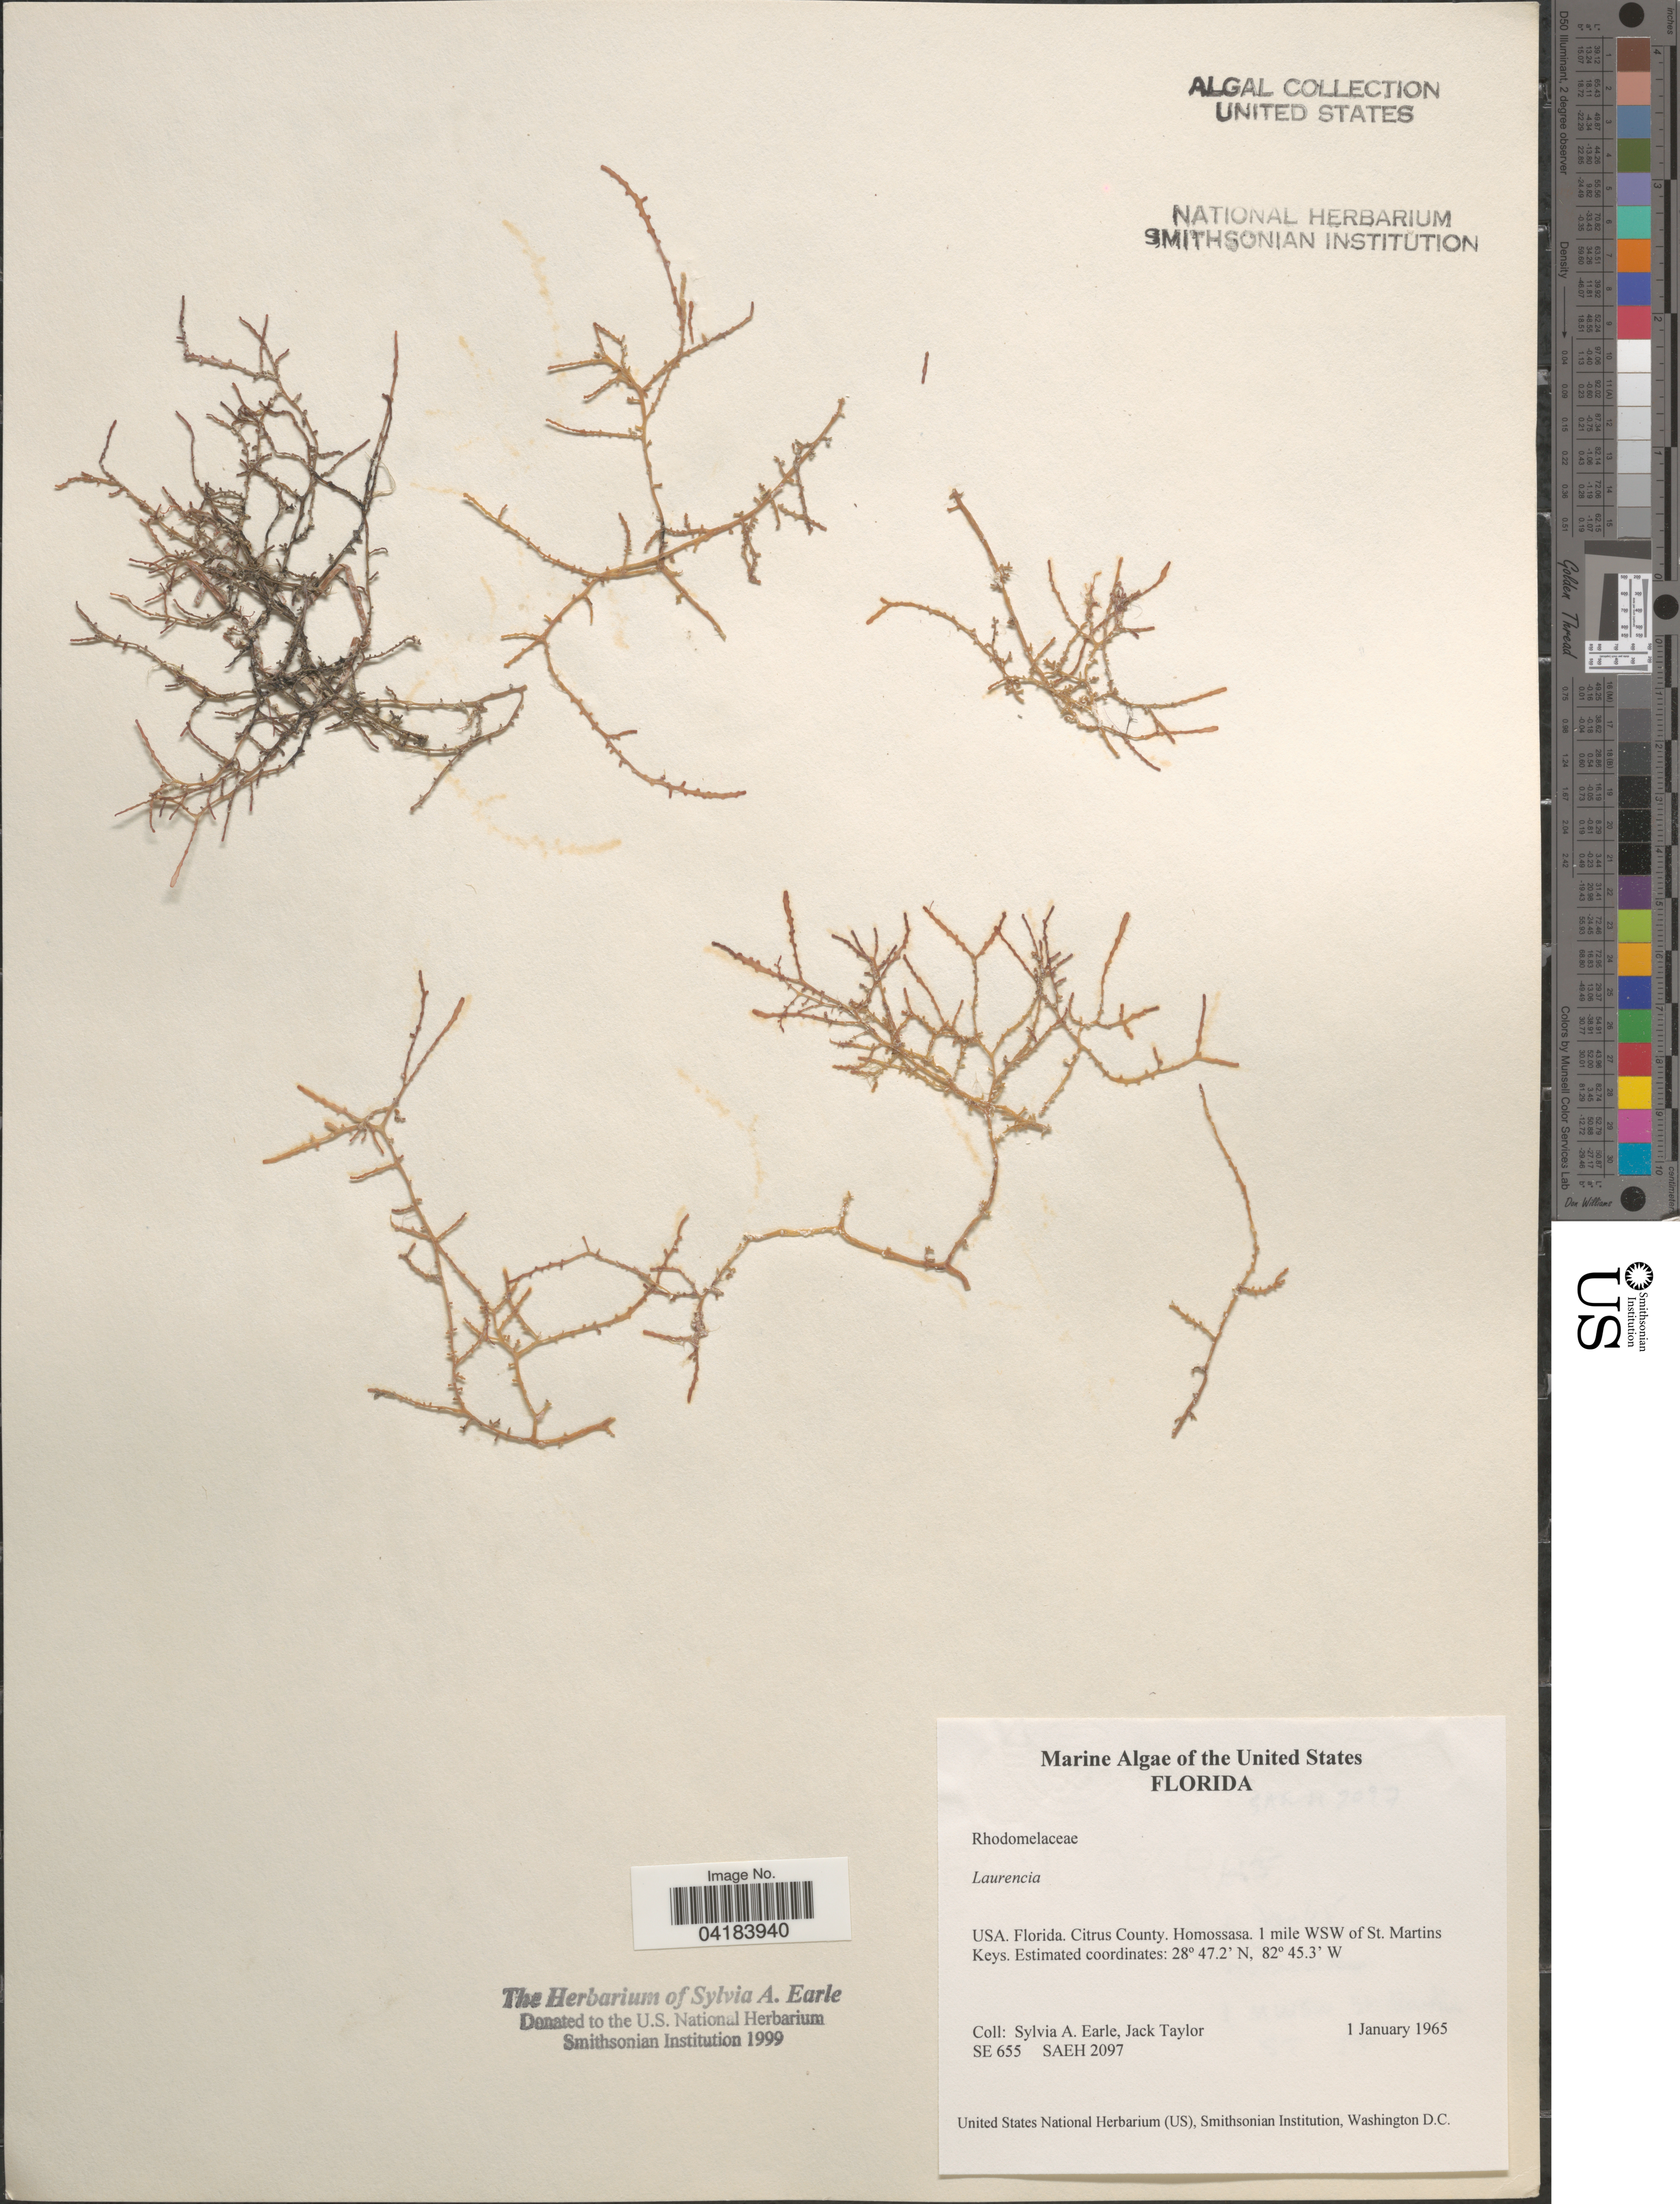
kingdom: Plantae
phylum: Rhodophyta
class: Florideophyceae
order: Ceramiales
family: Rhodomelaceae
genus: Laurencia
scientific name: Laurencia sp.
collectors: S. A. Earle & J. Taylor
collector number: SE655/SAEH2097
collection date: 1965-01-01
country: United States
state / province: Florida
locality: Citrus County. Homossasa. 1 mile WSW of St. Martins Keys.